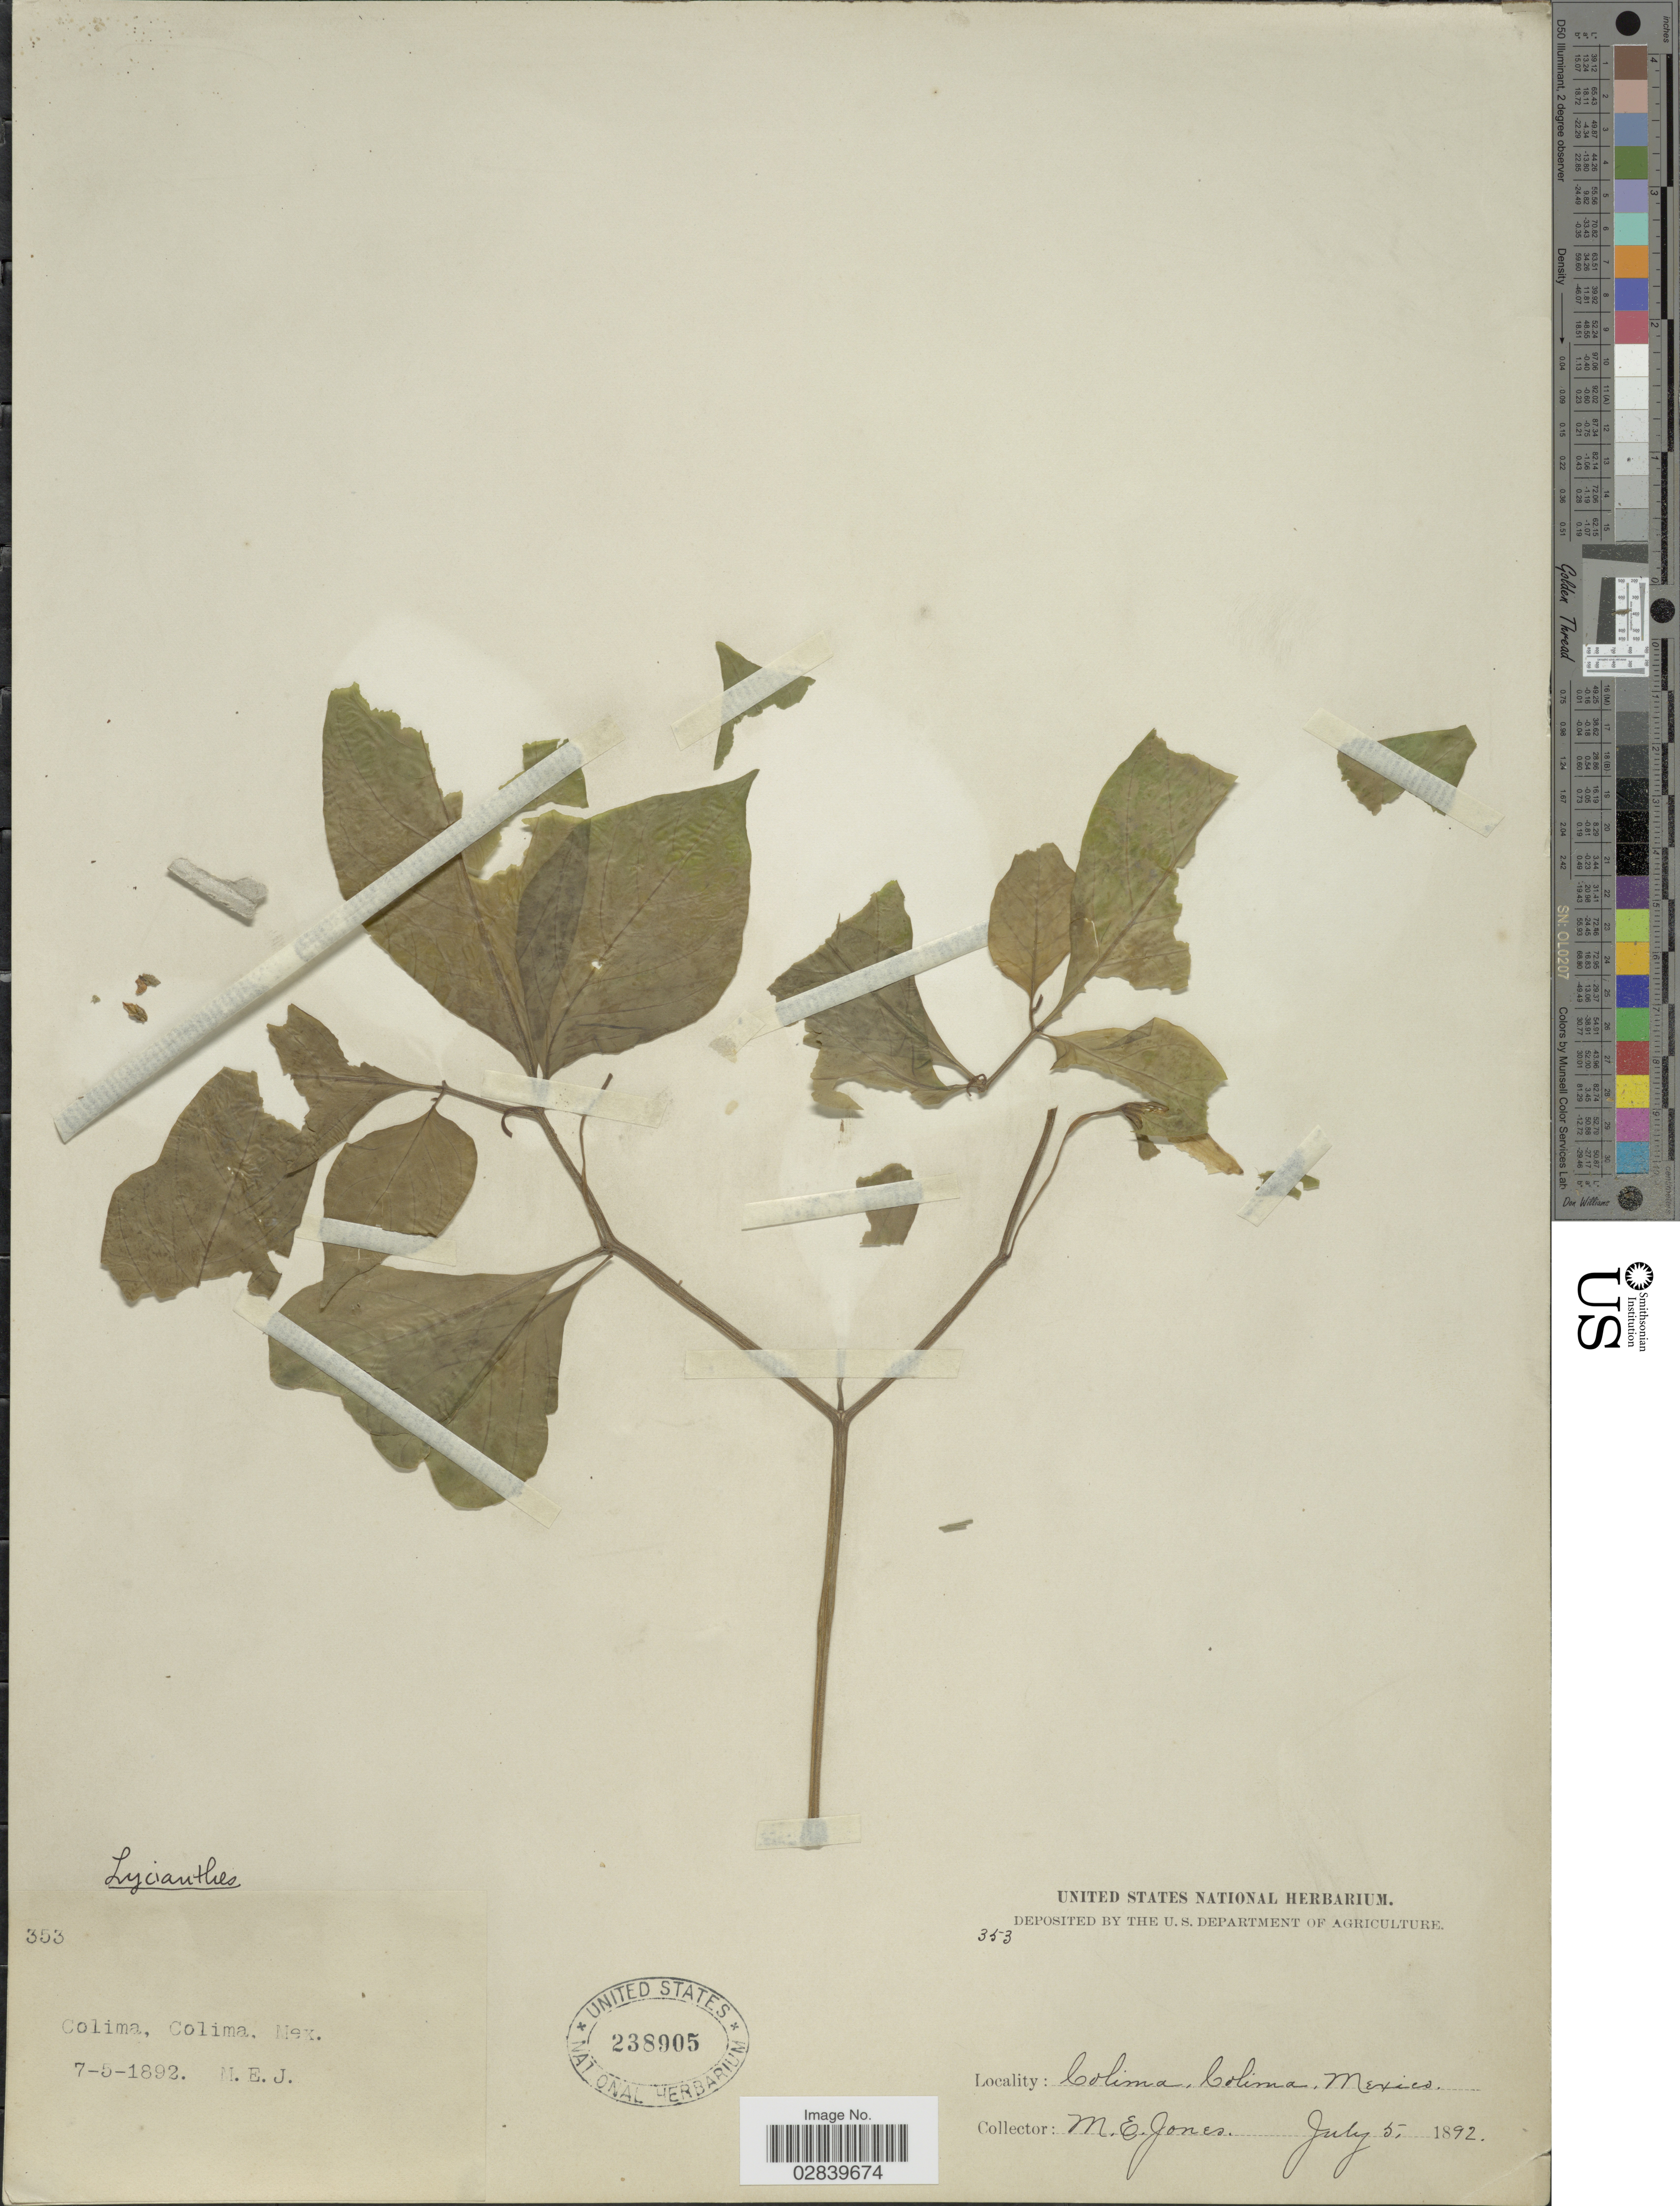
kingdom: Plantae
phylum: Tracheophyta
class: Magnoliopsida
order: Solanales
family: Solanaceae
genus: Lycianthes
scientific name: Lycianthes sp.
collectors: M. E. Jones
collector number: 353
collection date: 1892-05-07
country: Mexico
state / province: Colima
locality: Colima.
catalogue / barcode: US 238905